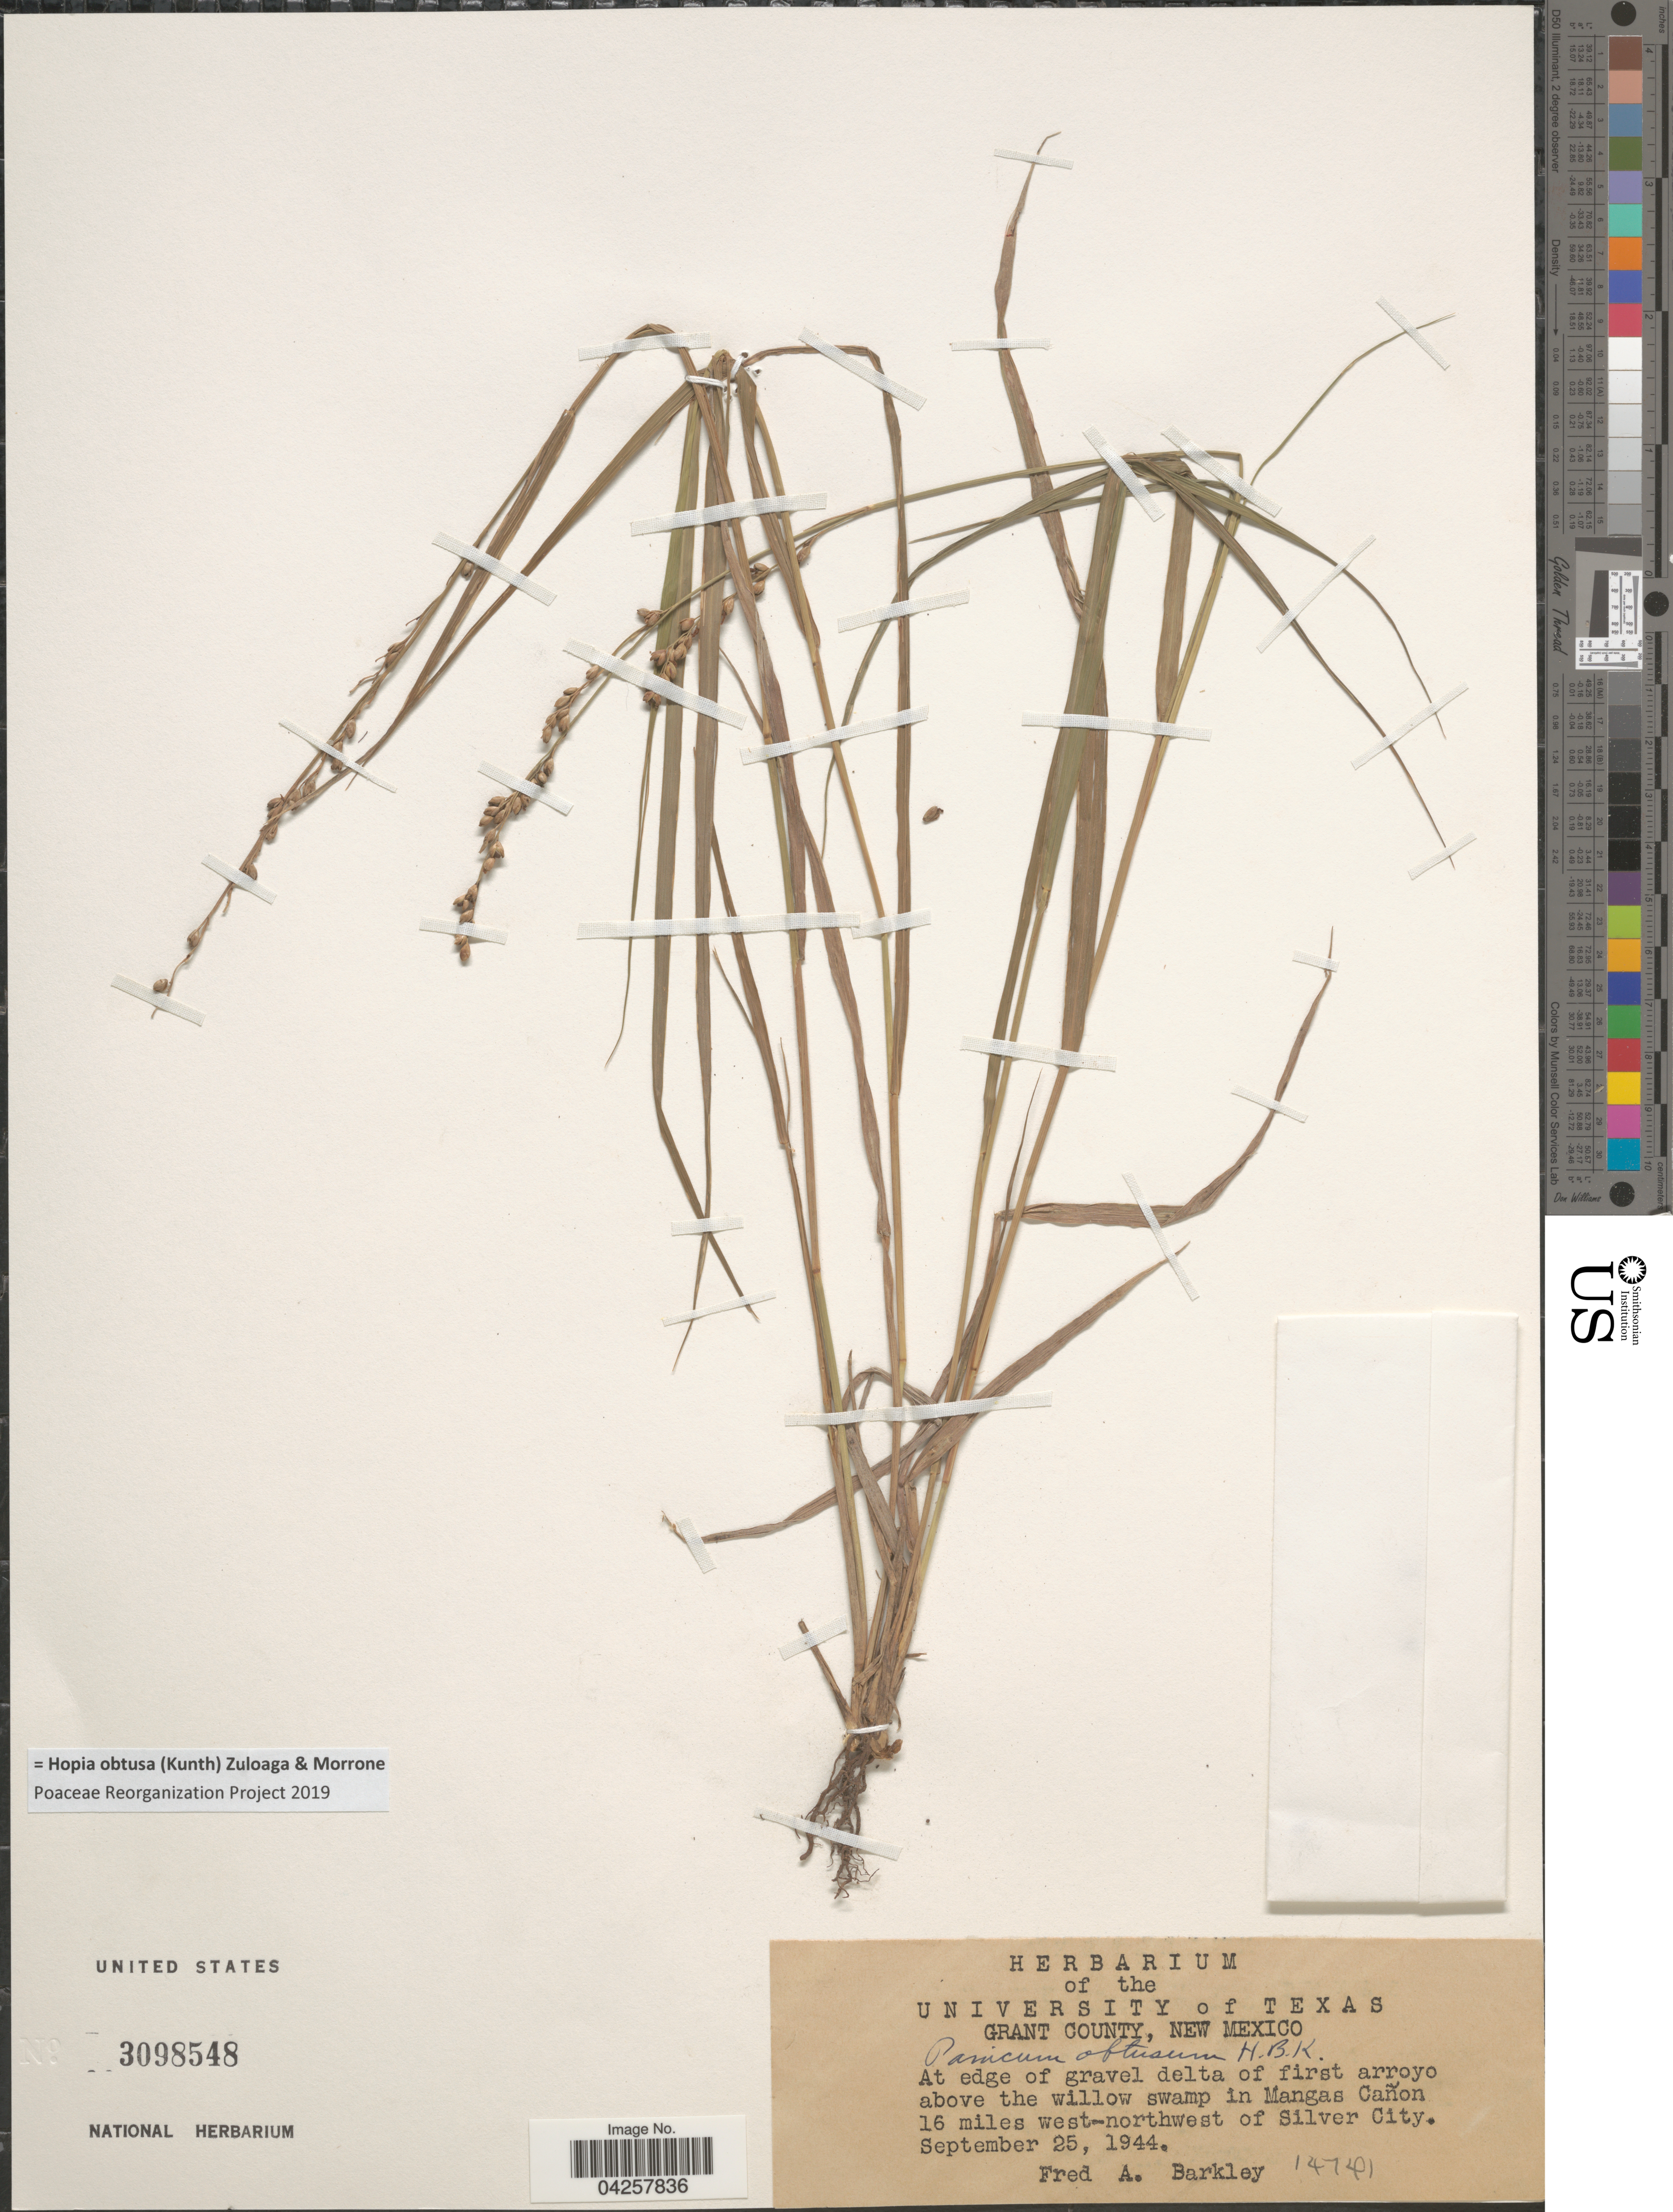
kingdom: Plantae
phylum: Tracheophyta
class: Liliopsida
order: Poales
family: Poaceae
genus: Hopia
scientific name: Hopia obtusa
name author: (Kunth) Zuloaga & Morrone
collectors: F. A. Barkley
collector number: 14741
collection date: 1944-09-25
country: United States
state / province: New Mexico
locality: Grant County. At edge of gravel delta of first arroyo above the willow swamp in Mangas Cañon 16 miles west-northwest of Silver City.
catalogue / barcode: US 3098548